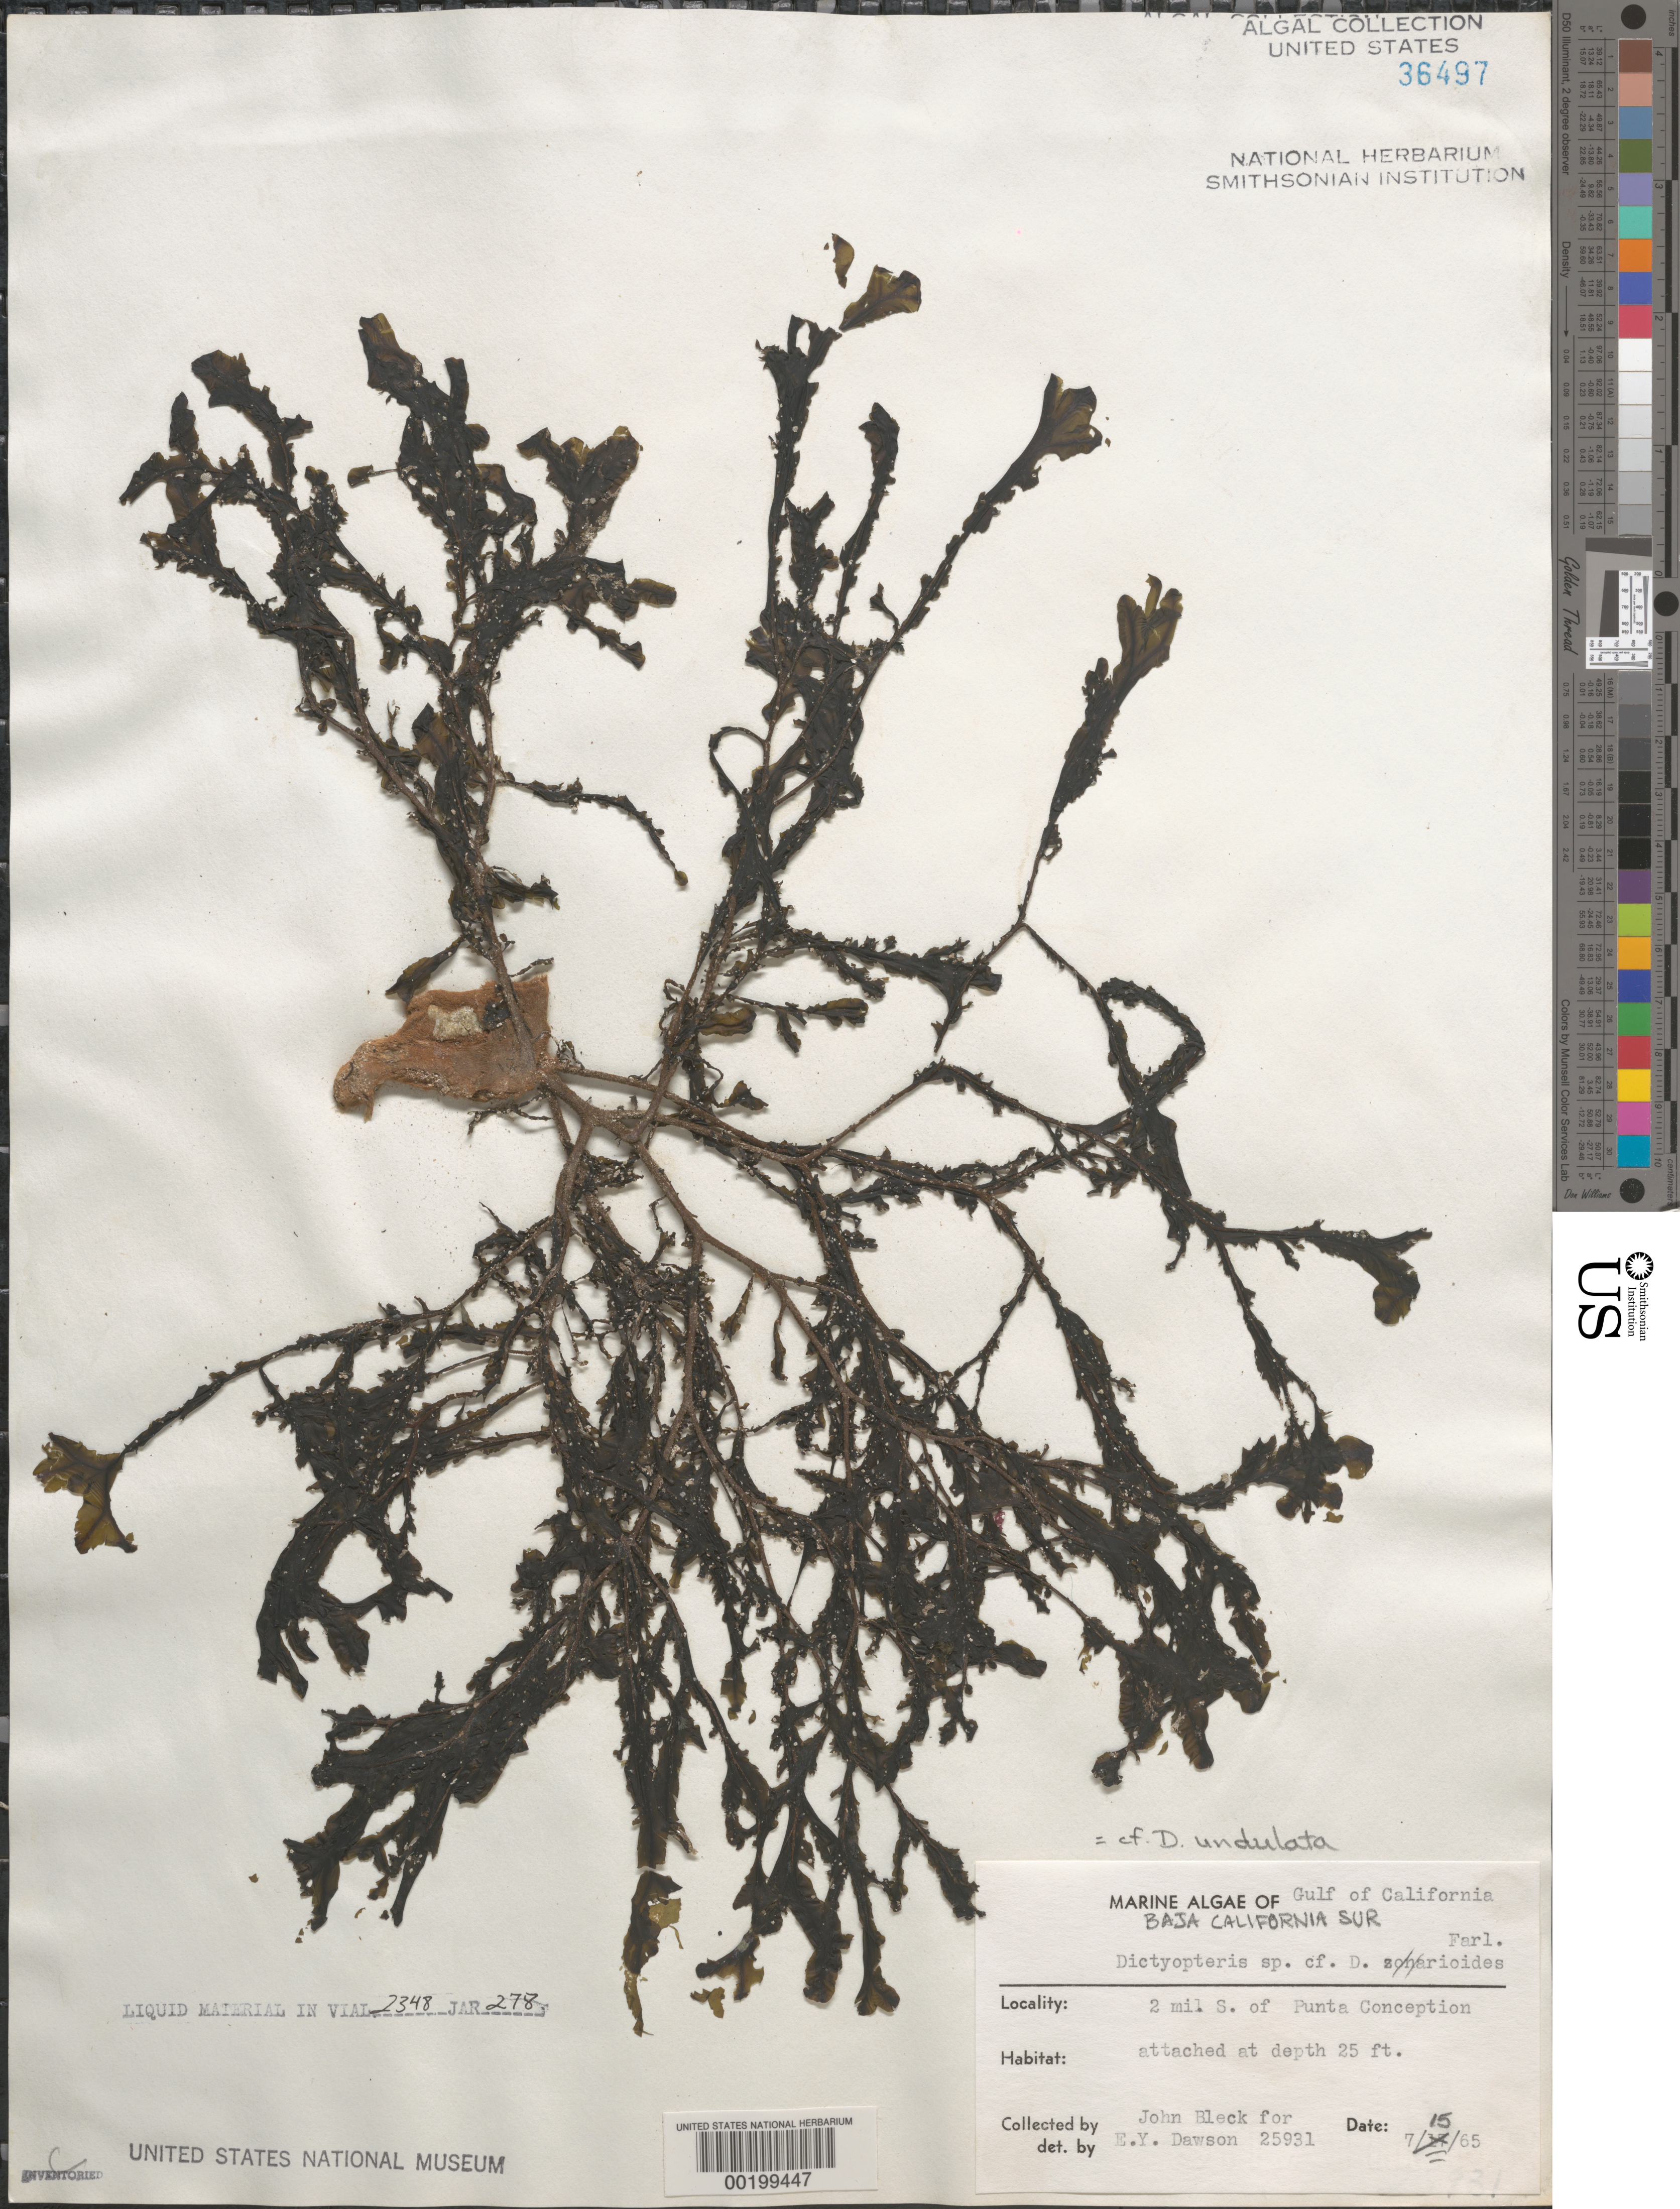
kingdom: Chromista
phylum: Ochrophyta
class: Phaeophyceae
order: Dictyotales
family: Dictyotaceae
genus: Dictyopteris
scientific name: Dictyopteris undulata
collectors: J. Bleck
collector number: EYD 25931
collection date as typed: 15 Jul 1965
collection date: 1965-07-15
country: Mexico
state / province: Baja California Sur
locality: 2 miles south of Punta Concepcion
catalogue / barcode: US 36497